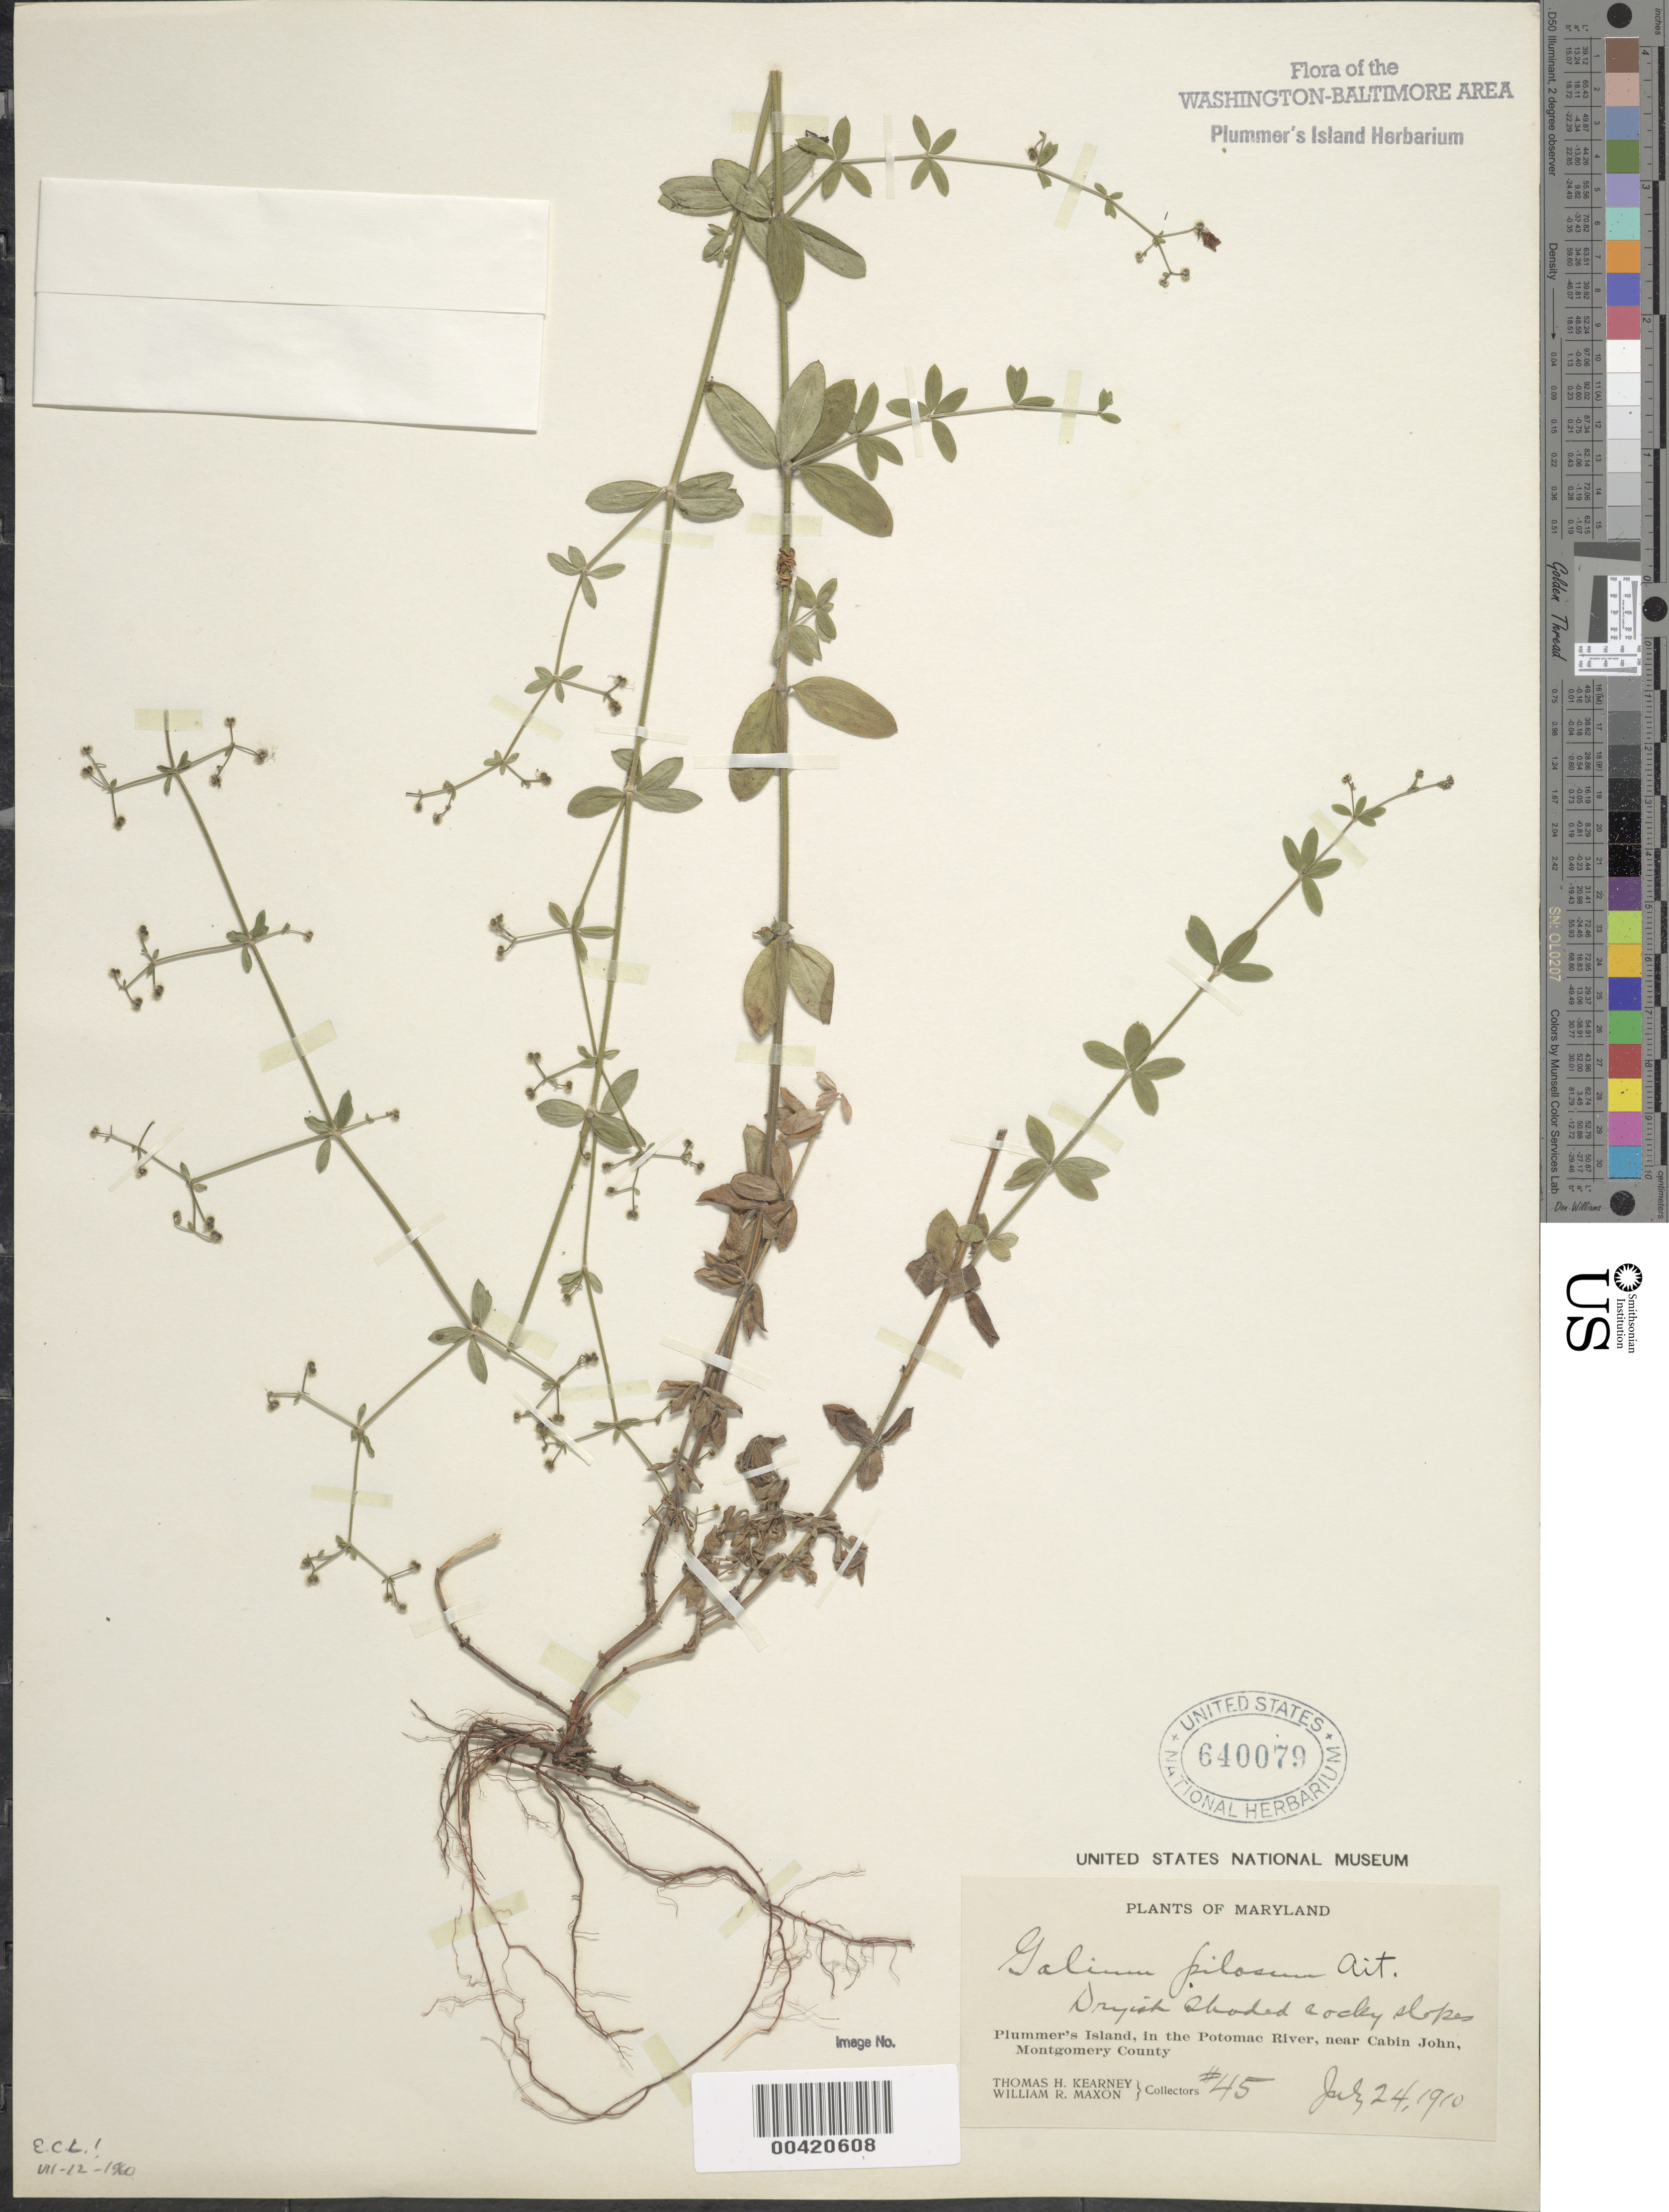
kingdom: Plantae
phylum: Tracheophyta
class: Magnoliopsida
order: Gentianales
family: Rubiaceae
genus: Galium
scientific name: Galium pilosum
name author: Aiton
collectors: T. H. Kearney & W. R. Maxon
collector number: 45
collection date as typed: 24 Jul 1910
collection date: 1910-07-24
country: United States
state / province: Maryland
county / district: Montgomery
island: Plummers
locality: Plummer's Island, near Cabin John C. & O. Canal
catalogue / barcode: US 640079